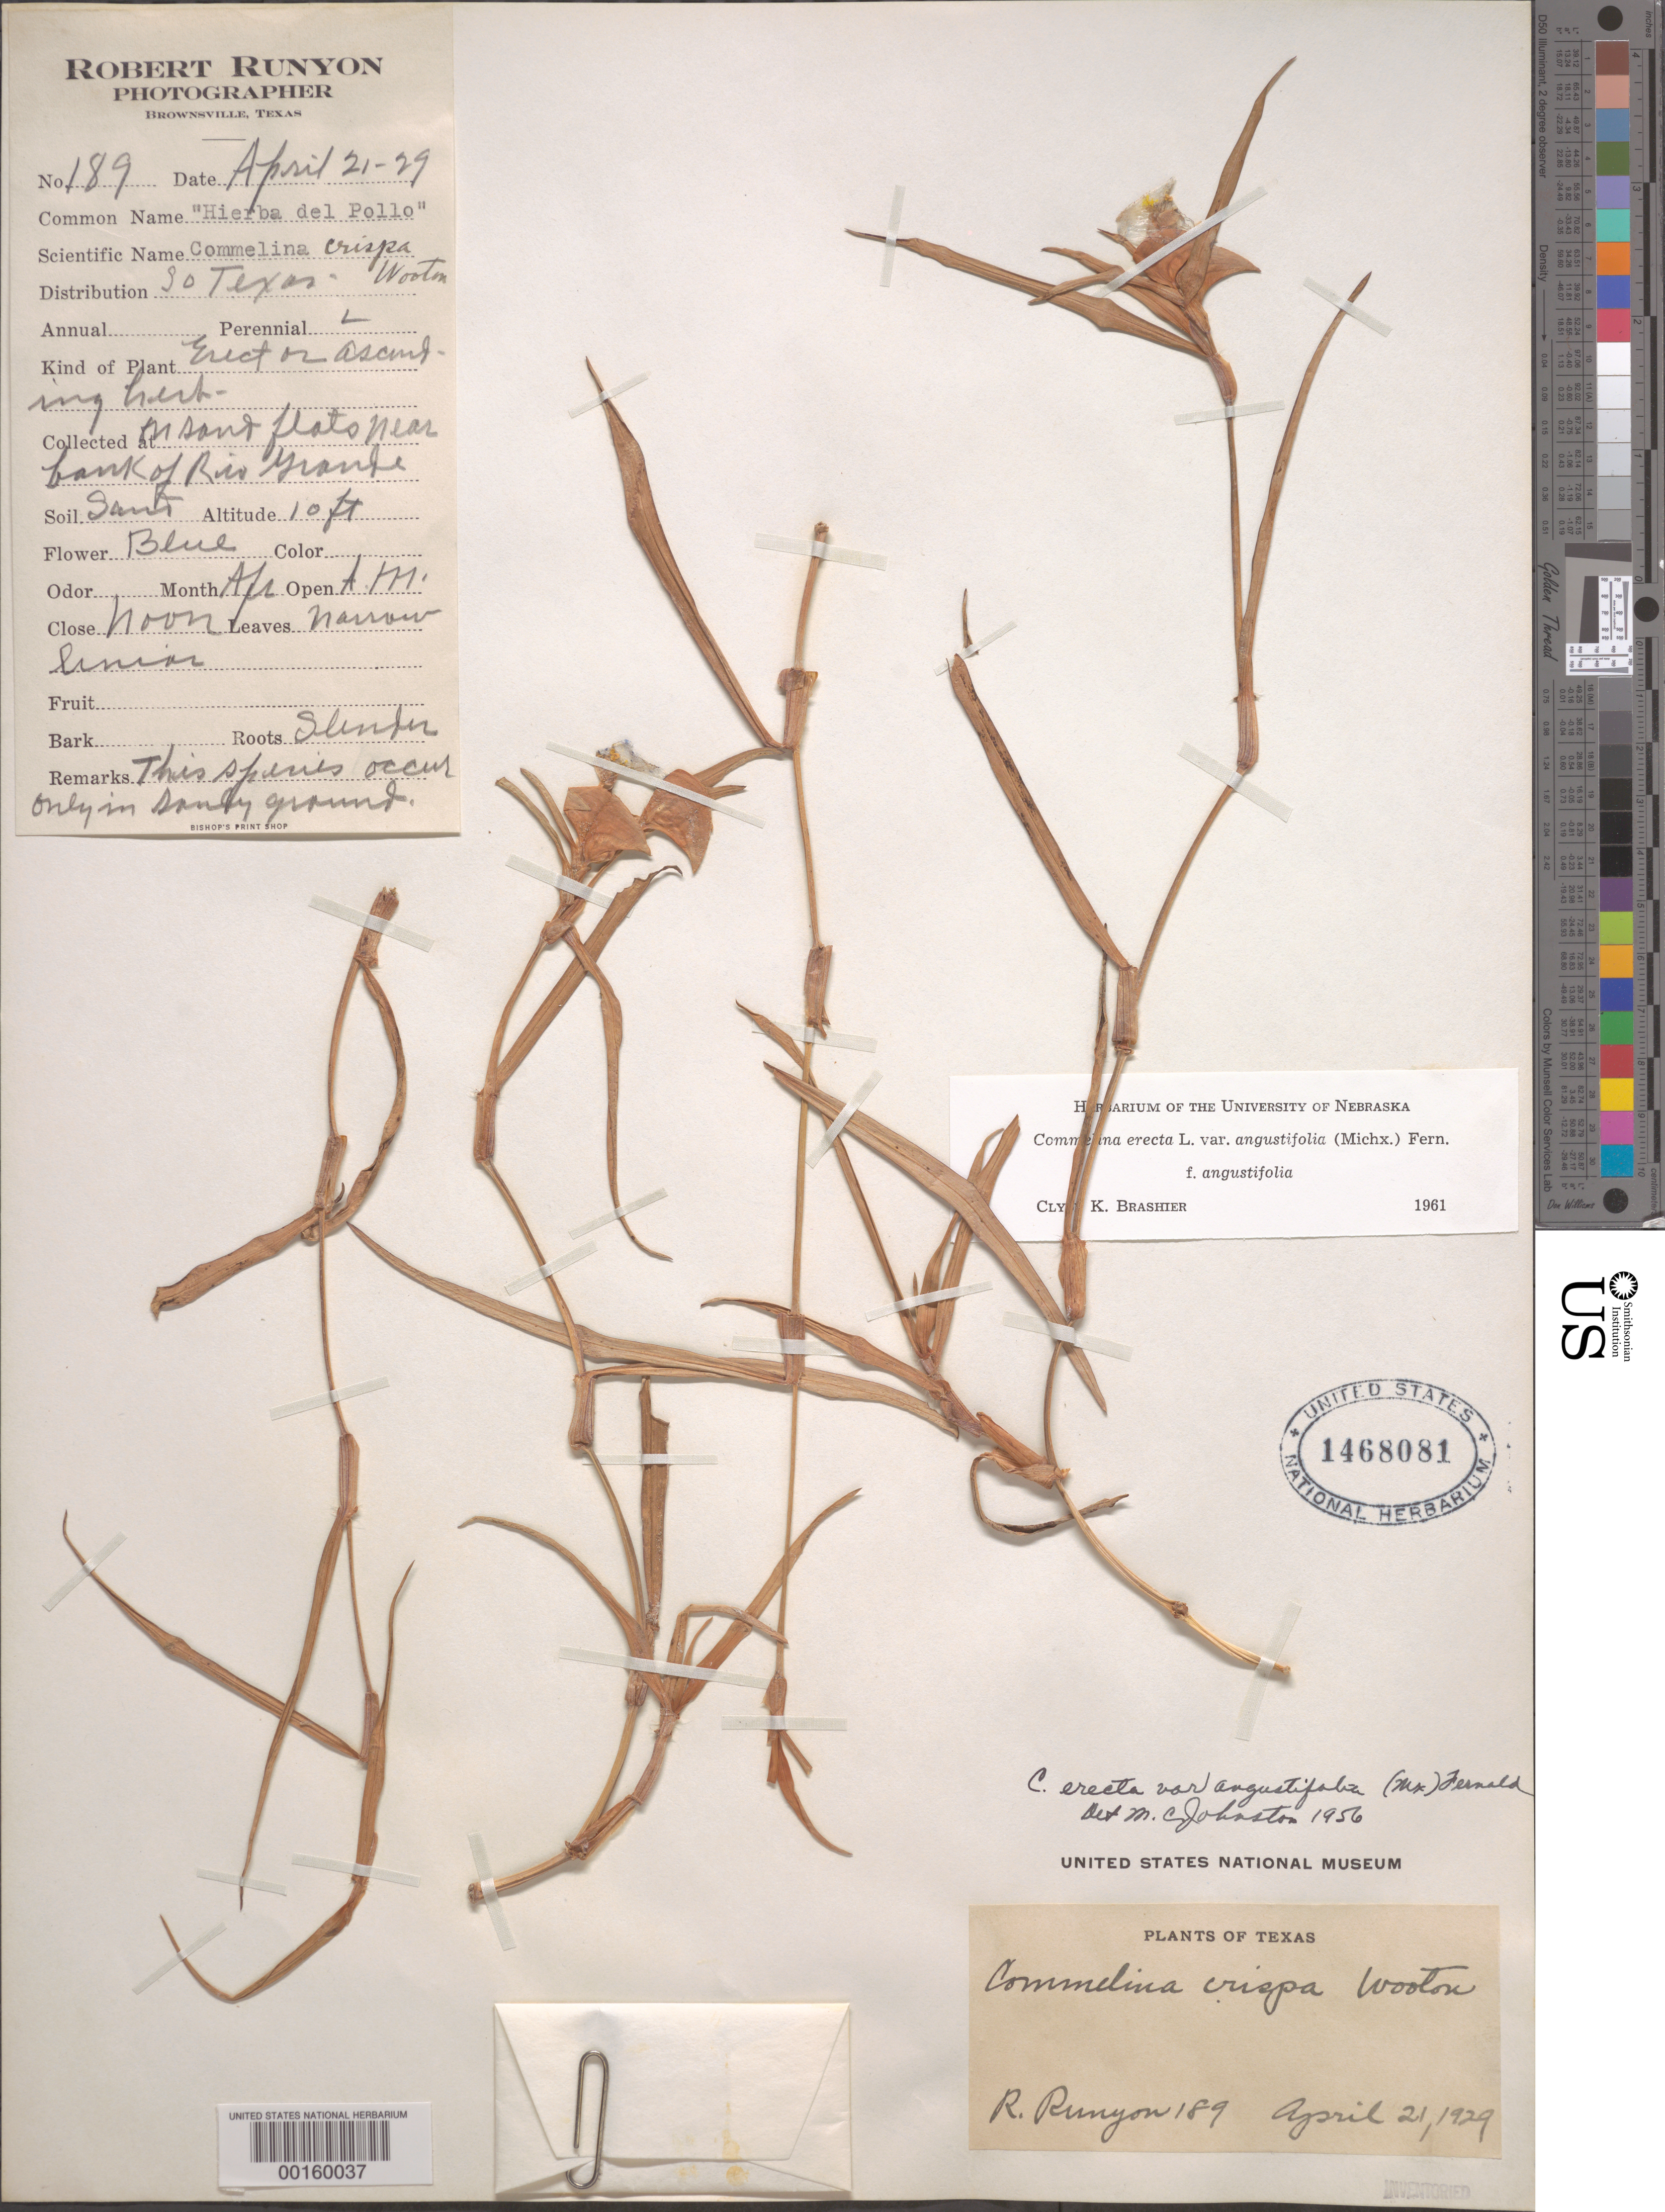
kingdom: Plantae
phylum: Tracheophyta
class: Liliopsida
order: Commelinales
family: Commelinaceae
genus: Commelina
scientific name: Commelina erecta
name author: L.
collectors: R. Runyon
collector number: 189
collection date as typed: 21 Apr 1929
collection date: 1929-04-21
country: United States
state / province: Texas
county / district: Cameron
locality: Near bank of rio grande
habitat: On sand flats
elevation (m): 3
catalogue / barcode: US 1468081